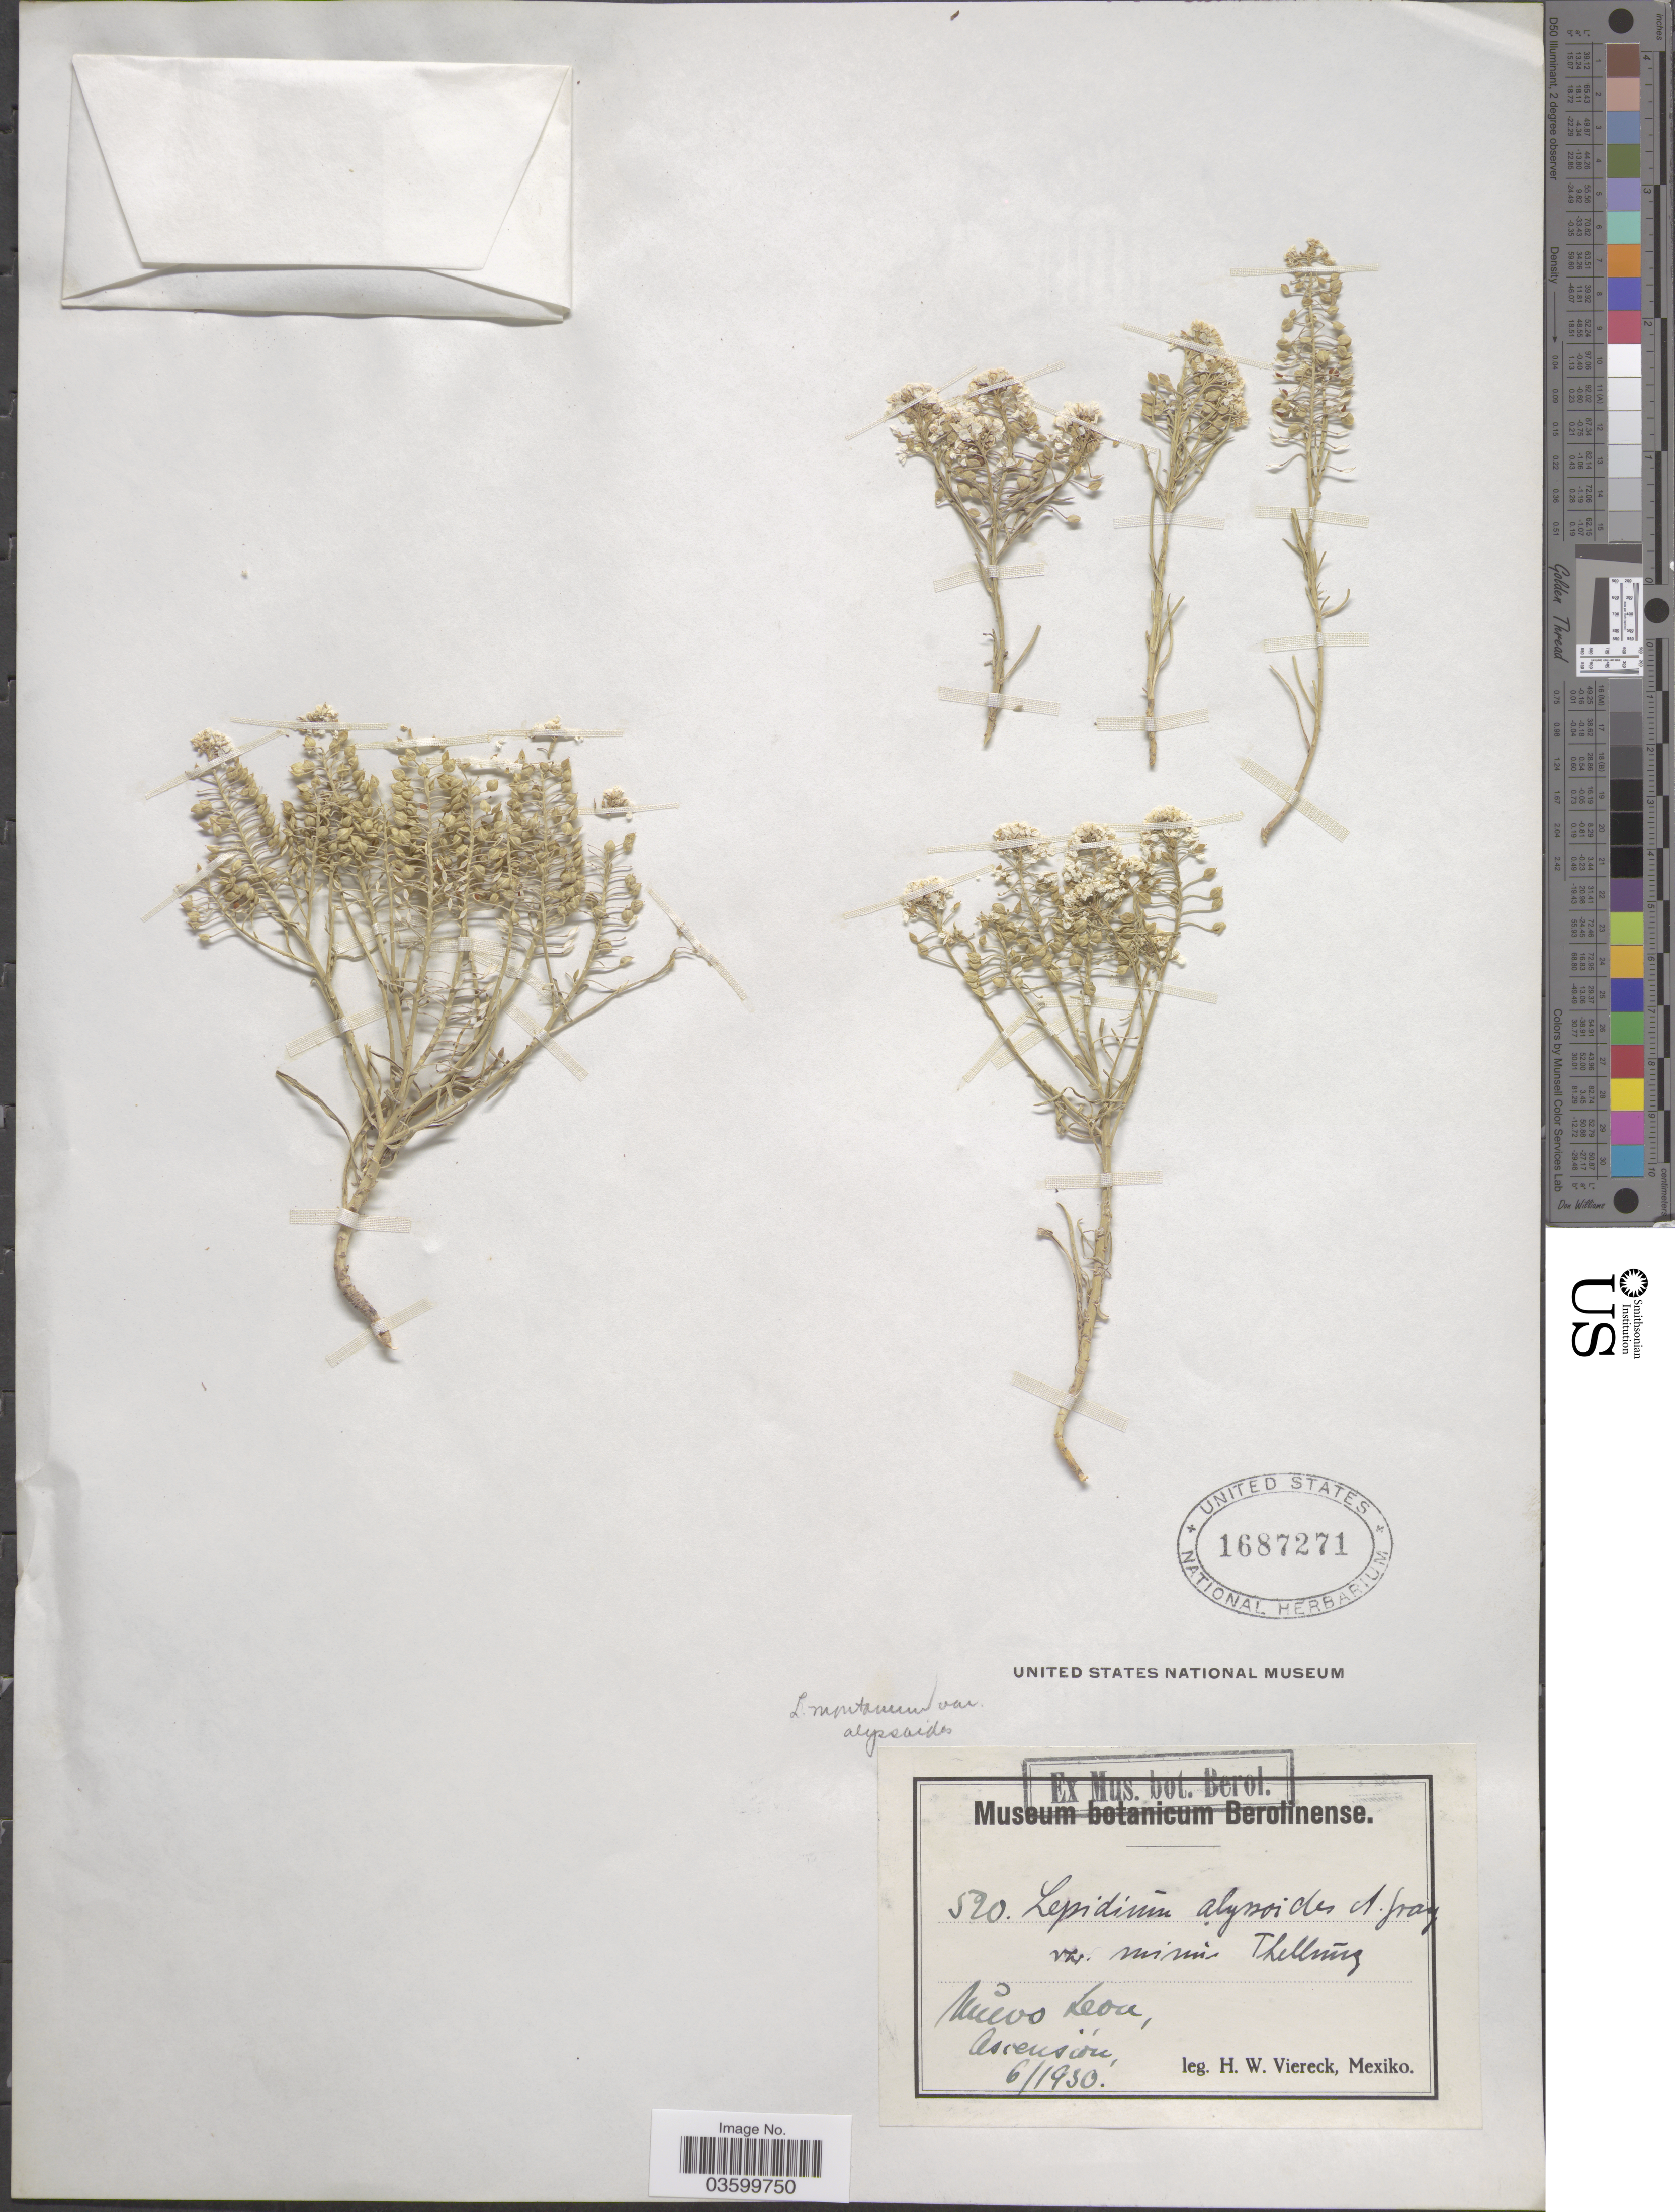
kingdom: Plantae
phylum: Tracheophyta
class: Magnoliopsida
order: Brassicales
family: Brassicaceae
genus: Lepidium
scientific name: Lepidium montanum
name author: Nutt.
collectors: H. W. Viereck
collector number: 520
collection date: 1930-06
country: Mexico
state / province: Nuevo León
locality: Ascensión.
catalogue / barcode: US 1687271